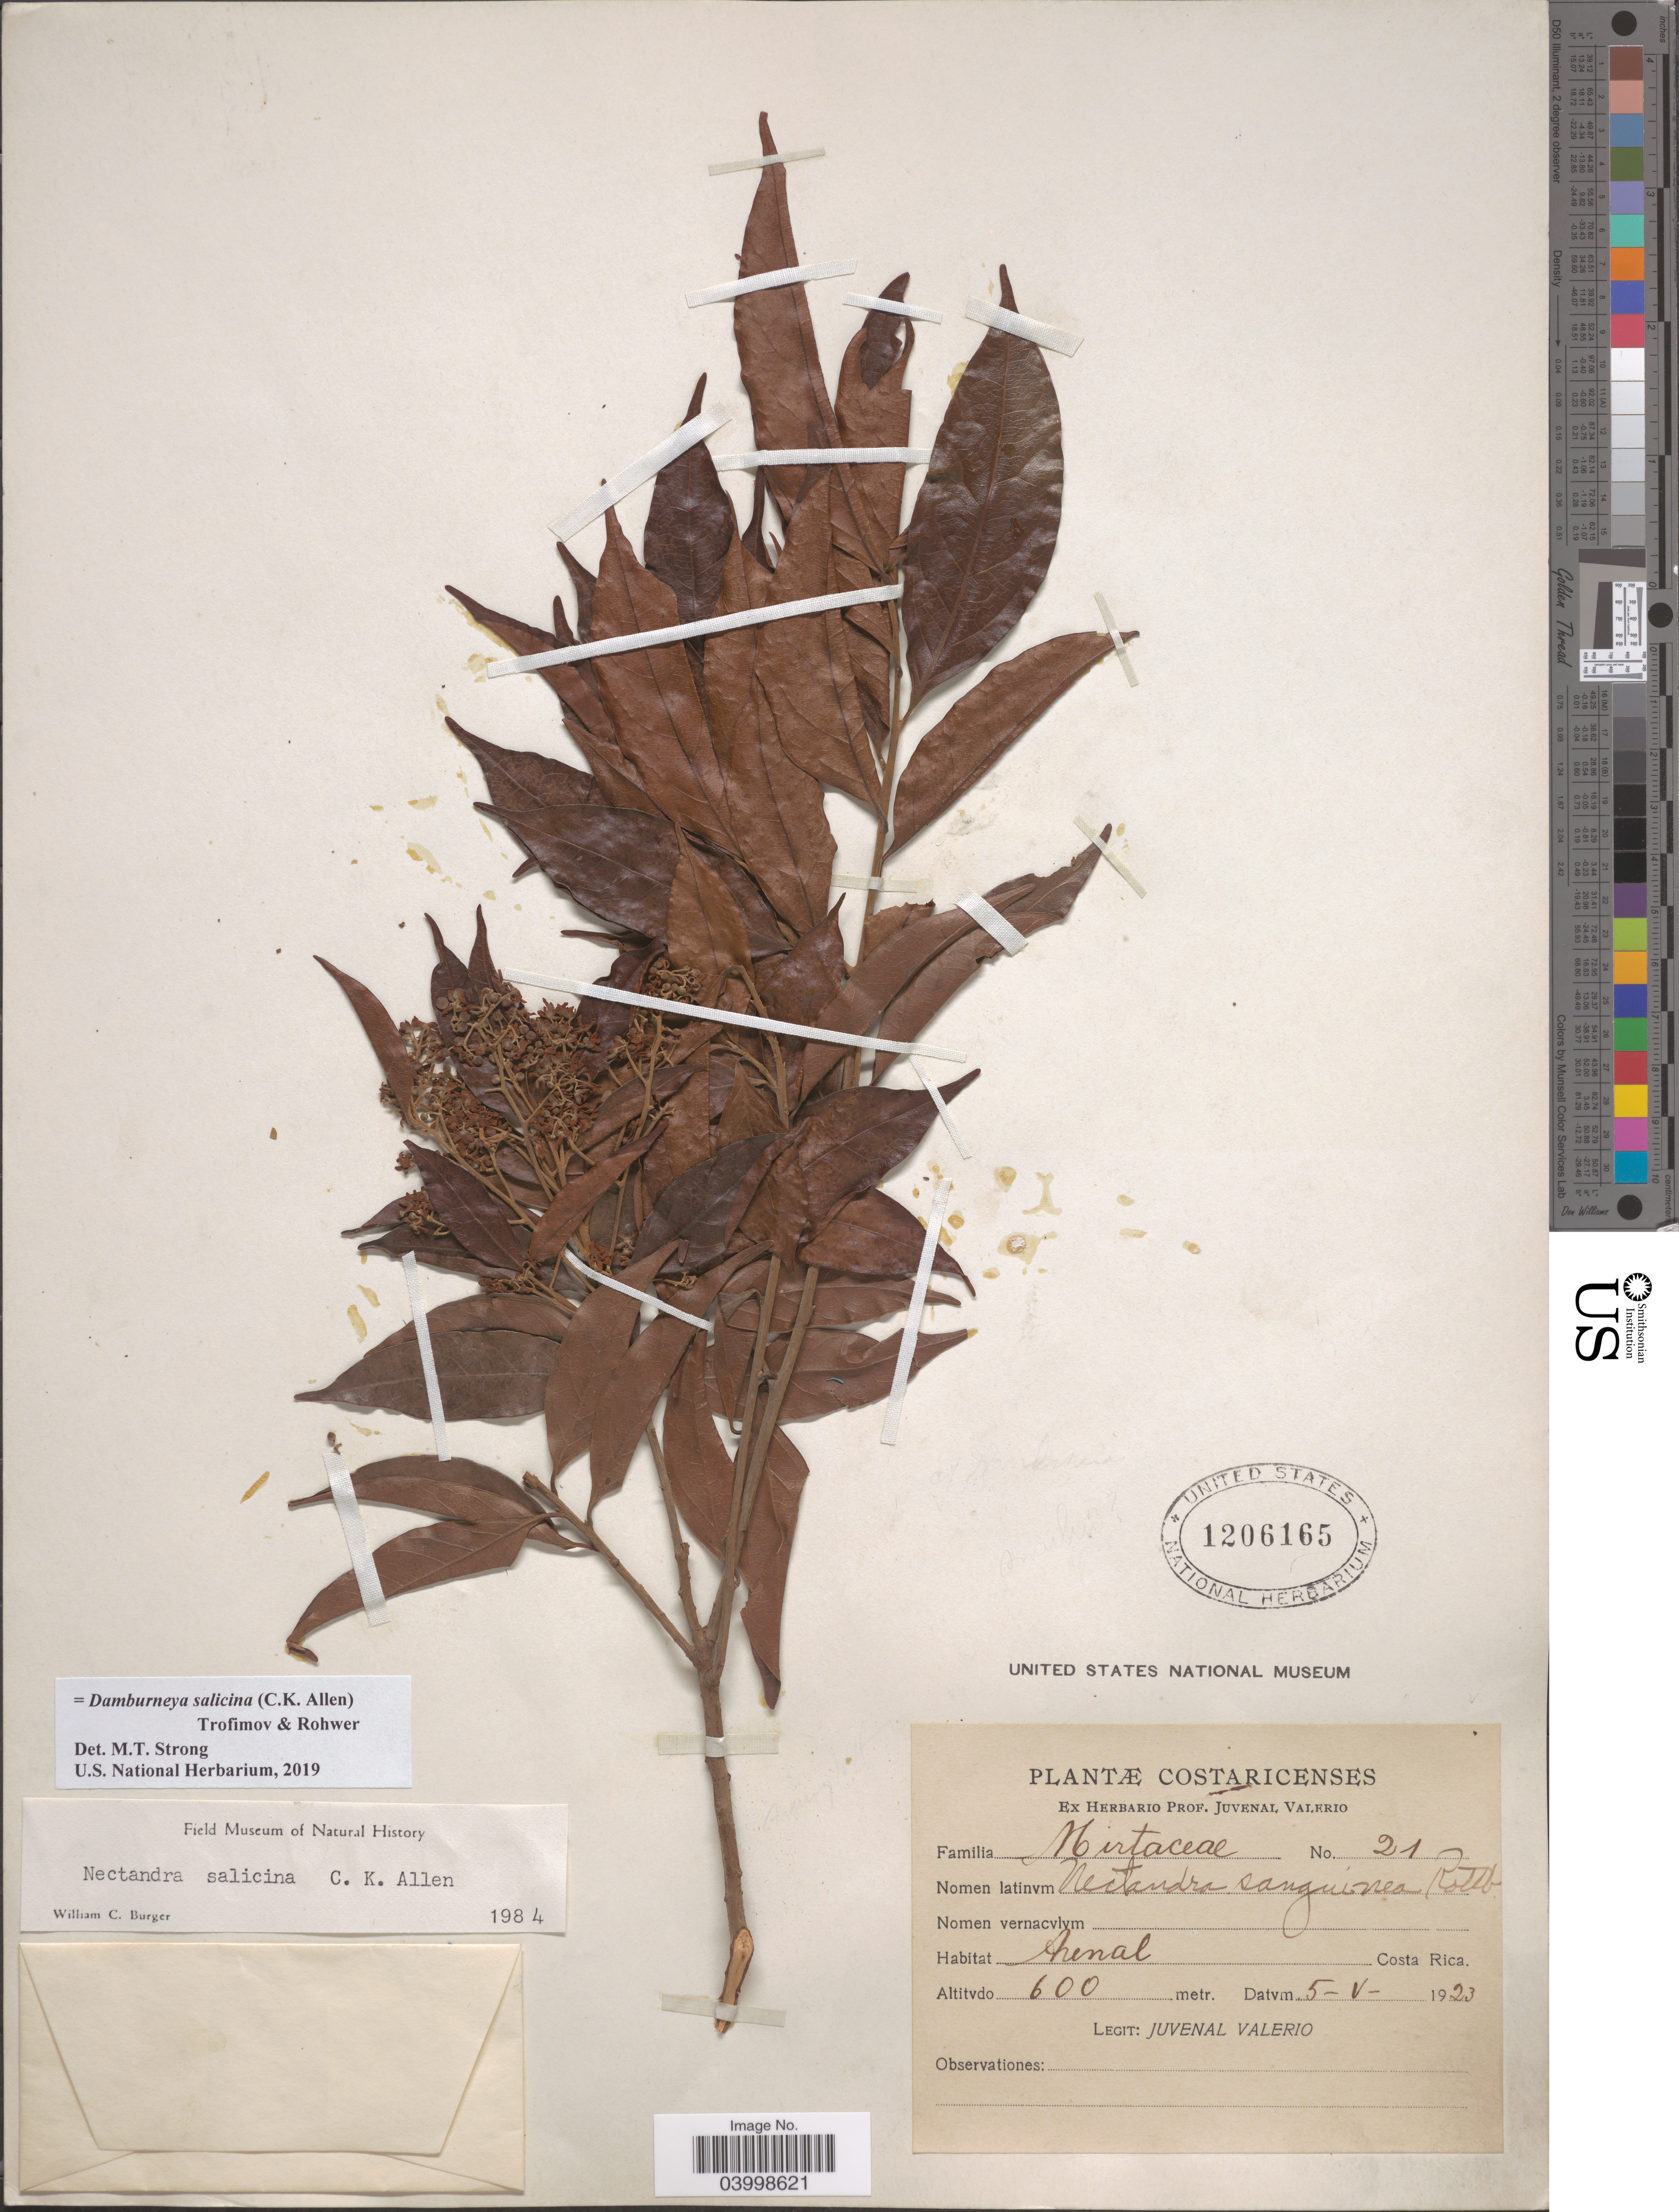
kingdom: Plantae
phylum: Tracheophyta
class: Magnoliopsida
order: Laurales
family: Lauraceae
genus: Damburneya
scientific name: Damburneya salicina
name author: (C.K. Allen) Trofimov & Rohwer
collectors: J. Valerio R.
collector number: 21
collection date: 1923-05-05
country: Costa Rica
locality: Arenal.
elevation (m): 600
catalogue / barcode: US 1206165